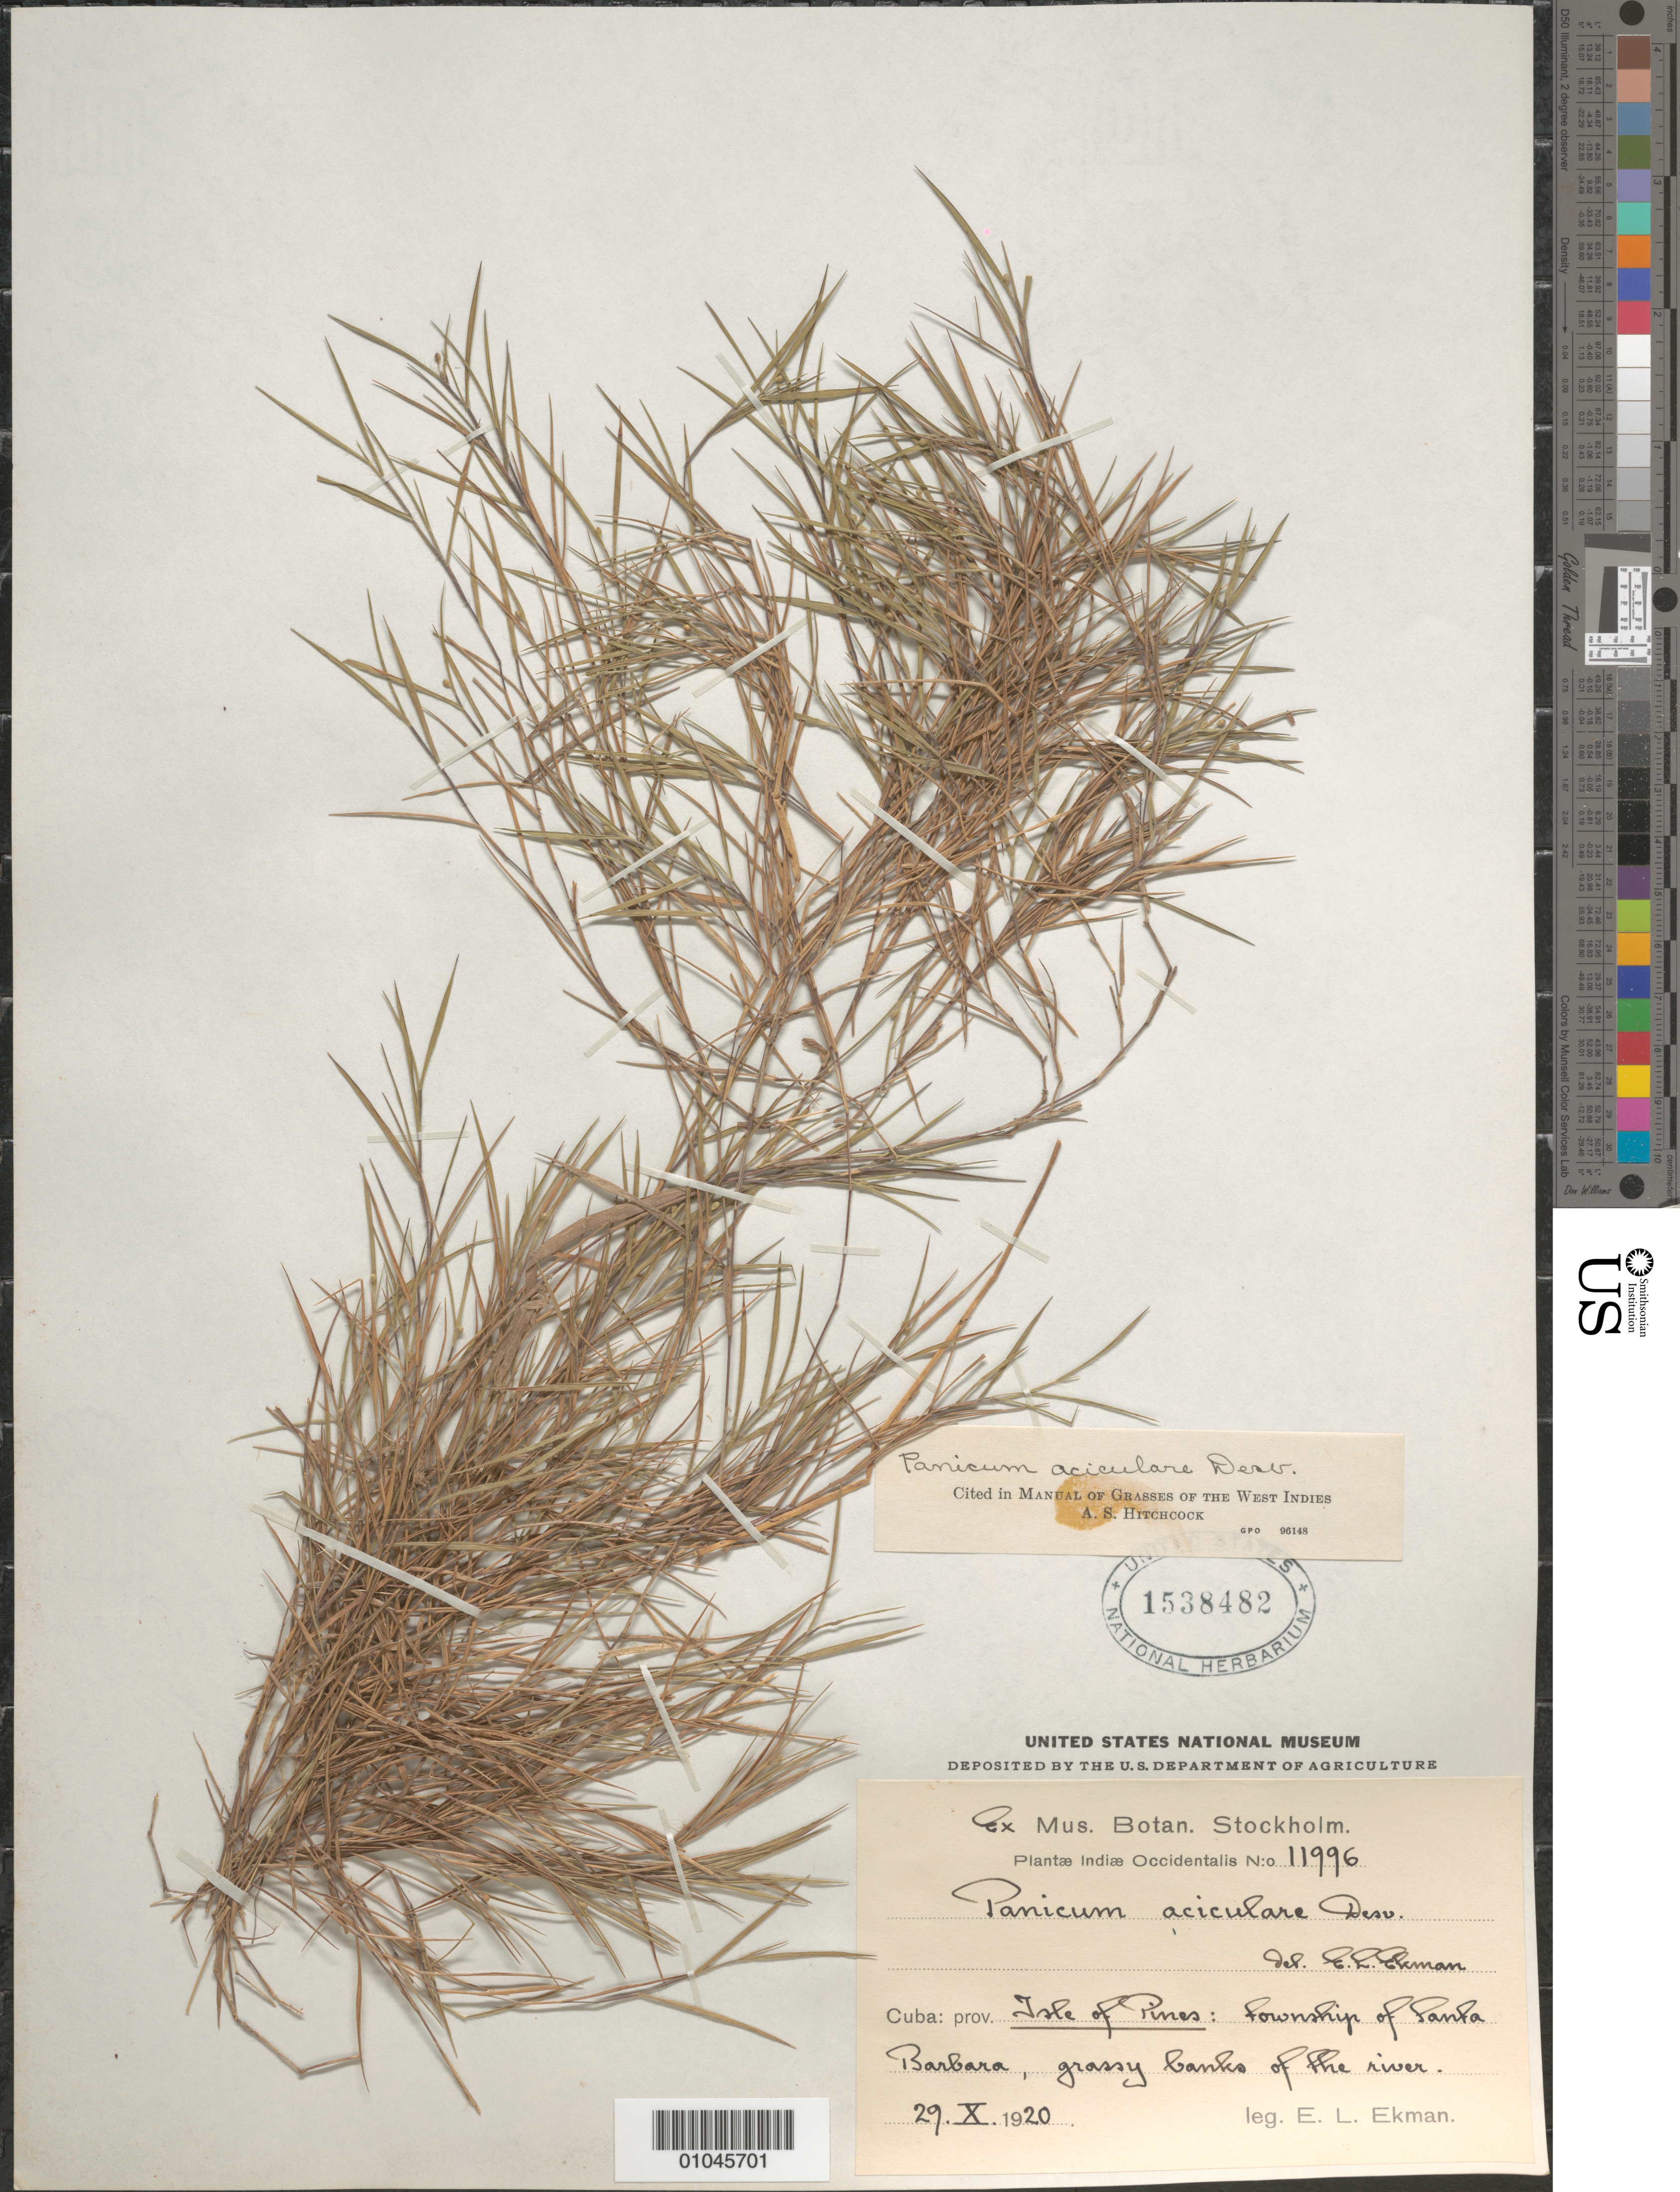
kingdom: Plantae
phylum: Tracheophyta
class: Liliopsida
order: Poales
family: Poaceae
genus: Panicum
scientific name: Panicum aciculare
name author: Desv. ex Poir.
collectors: E. L. Ekman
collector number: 11996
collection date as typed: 29 Nov 1920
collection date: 1920-11-29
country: Cuba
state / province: Isla de la Juventud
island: Isla de la Juventud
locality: [Isle of Pines]: townships of Santa Barbara, grassy banks of the river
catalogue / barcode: US 1538482